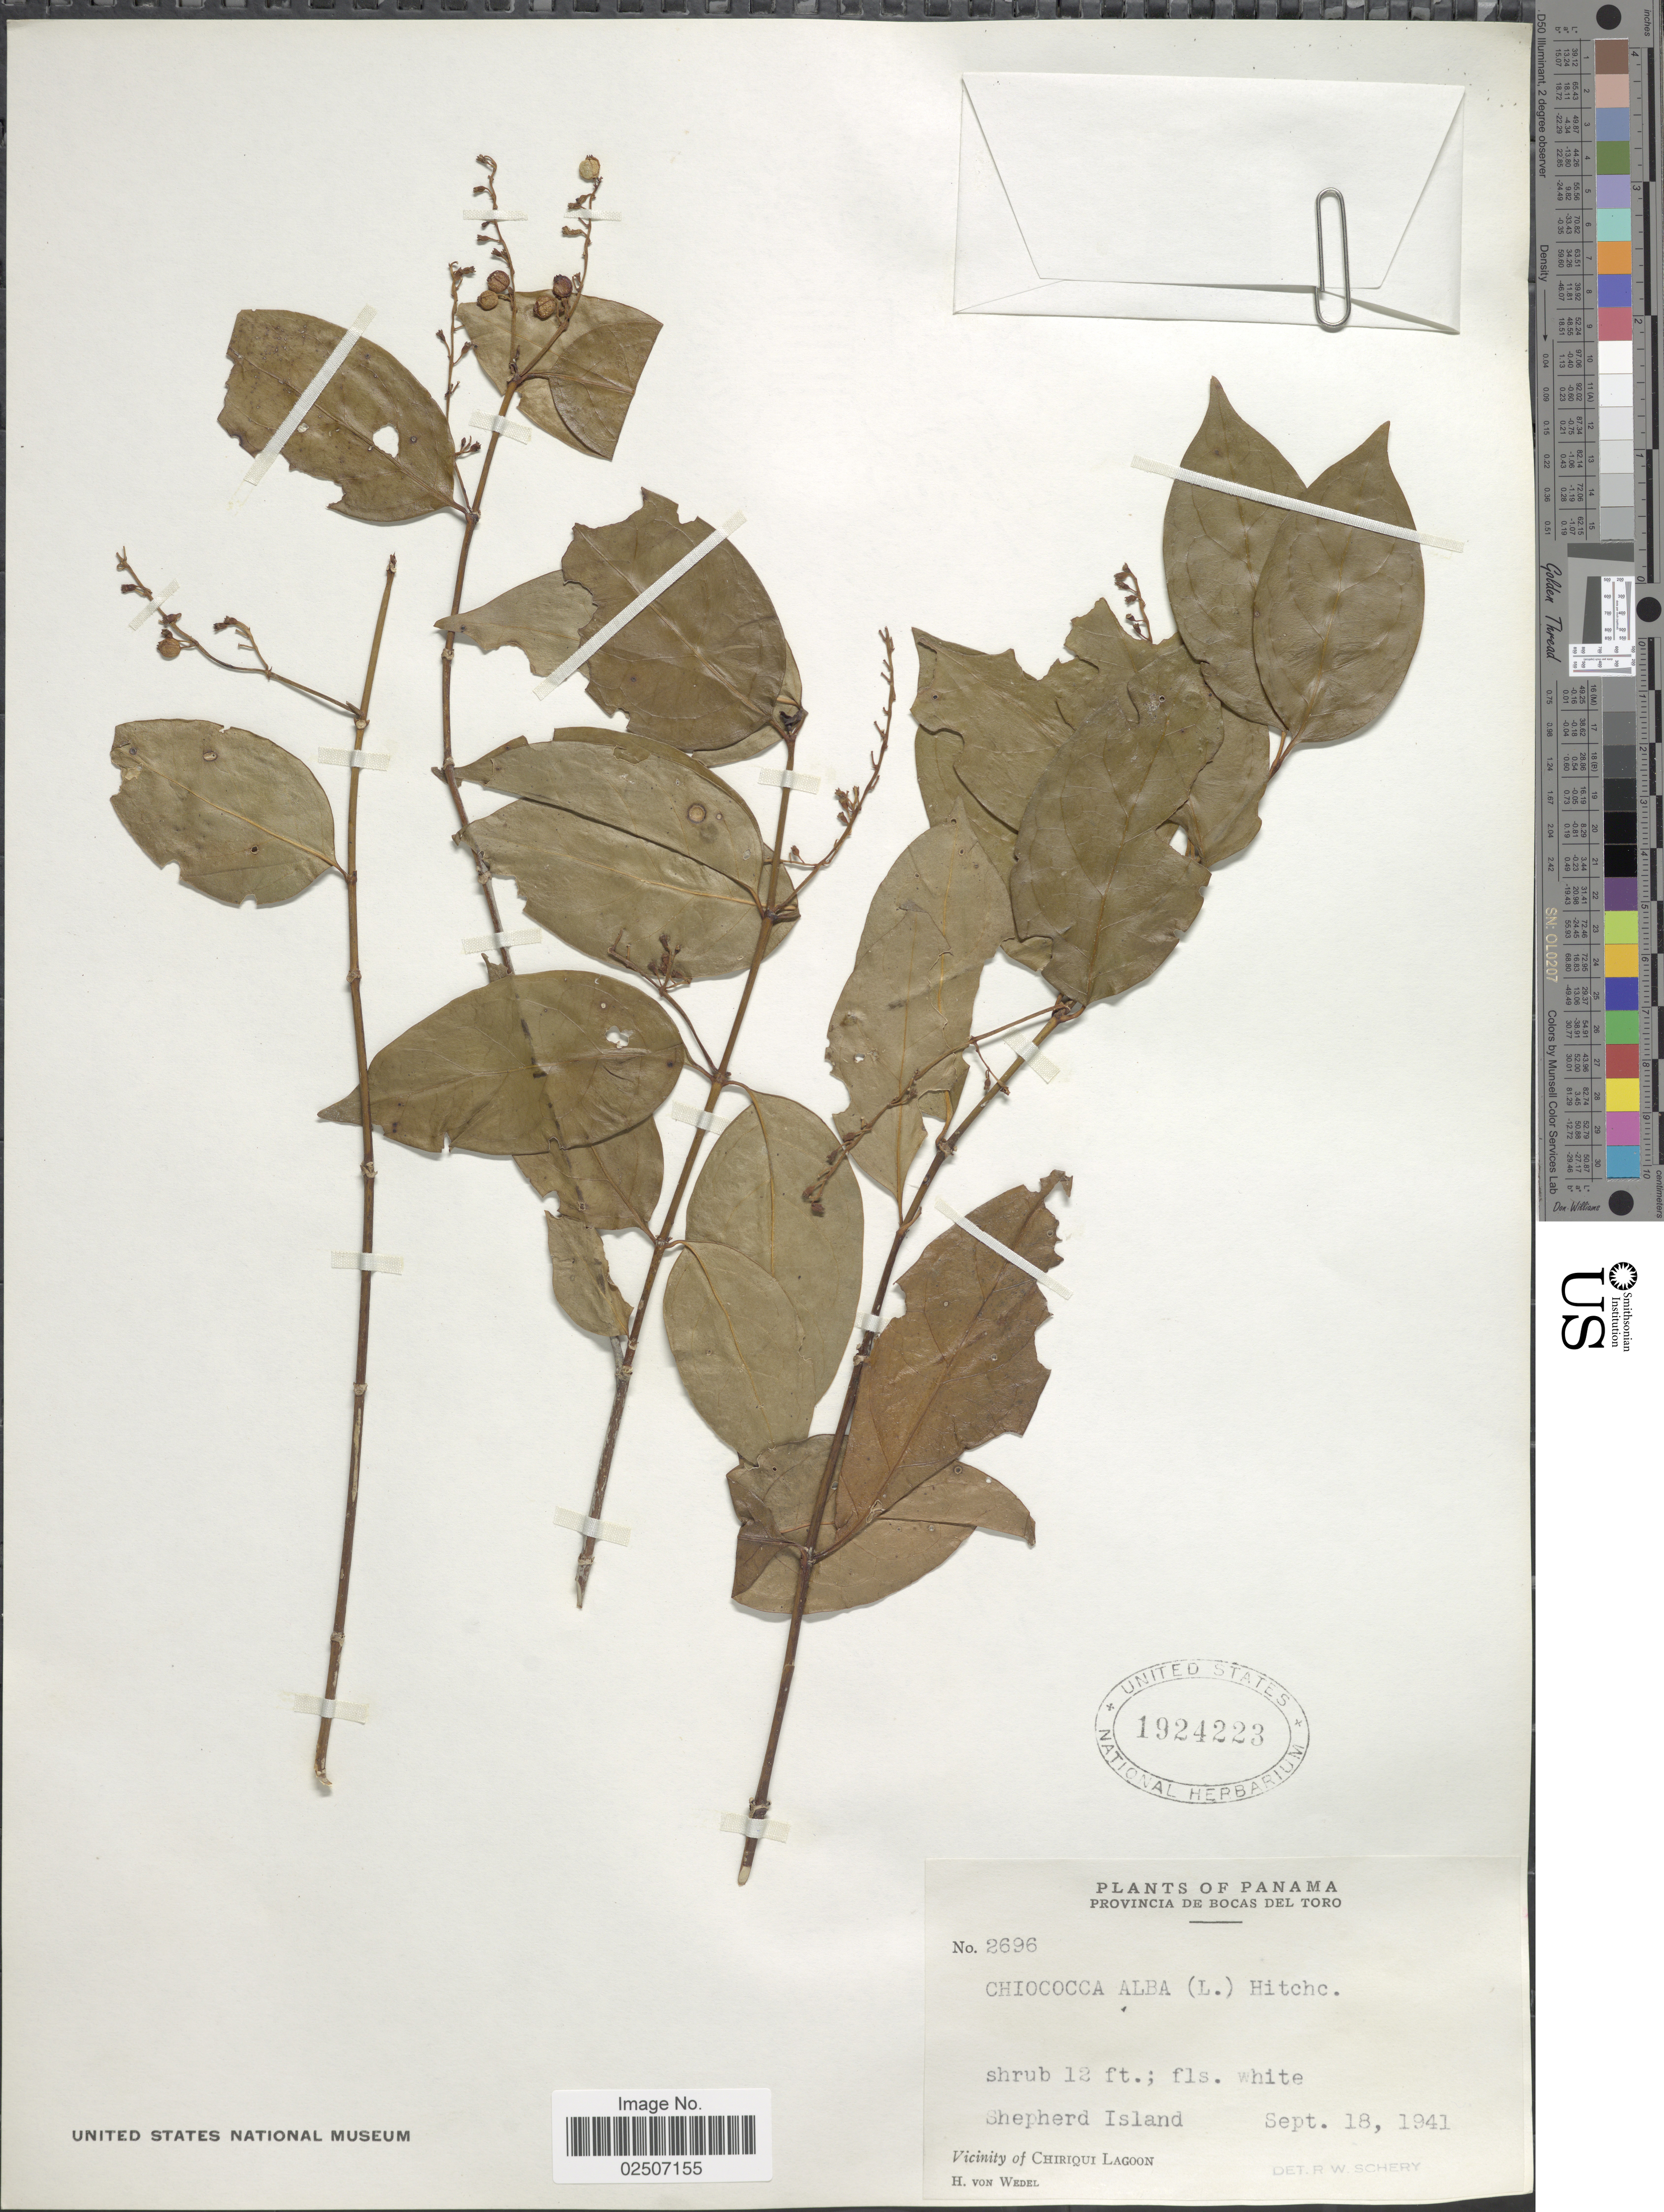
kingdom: Plantae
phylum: Tracheophyta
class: Magnoliopsida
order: Gentianales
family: Rubiaceae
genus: Chiococca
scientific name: Chiococca alba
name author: (L.) Hitchc.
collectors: H. von Wedel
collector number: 2696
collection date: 1941-09-18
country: Panama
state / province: Bocas del Toro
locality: Provincia de Bocas del Toro. Shepherd Island. Vicinity of Chiriqui Lagoon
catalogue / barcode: US 1924223